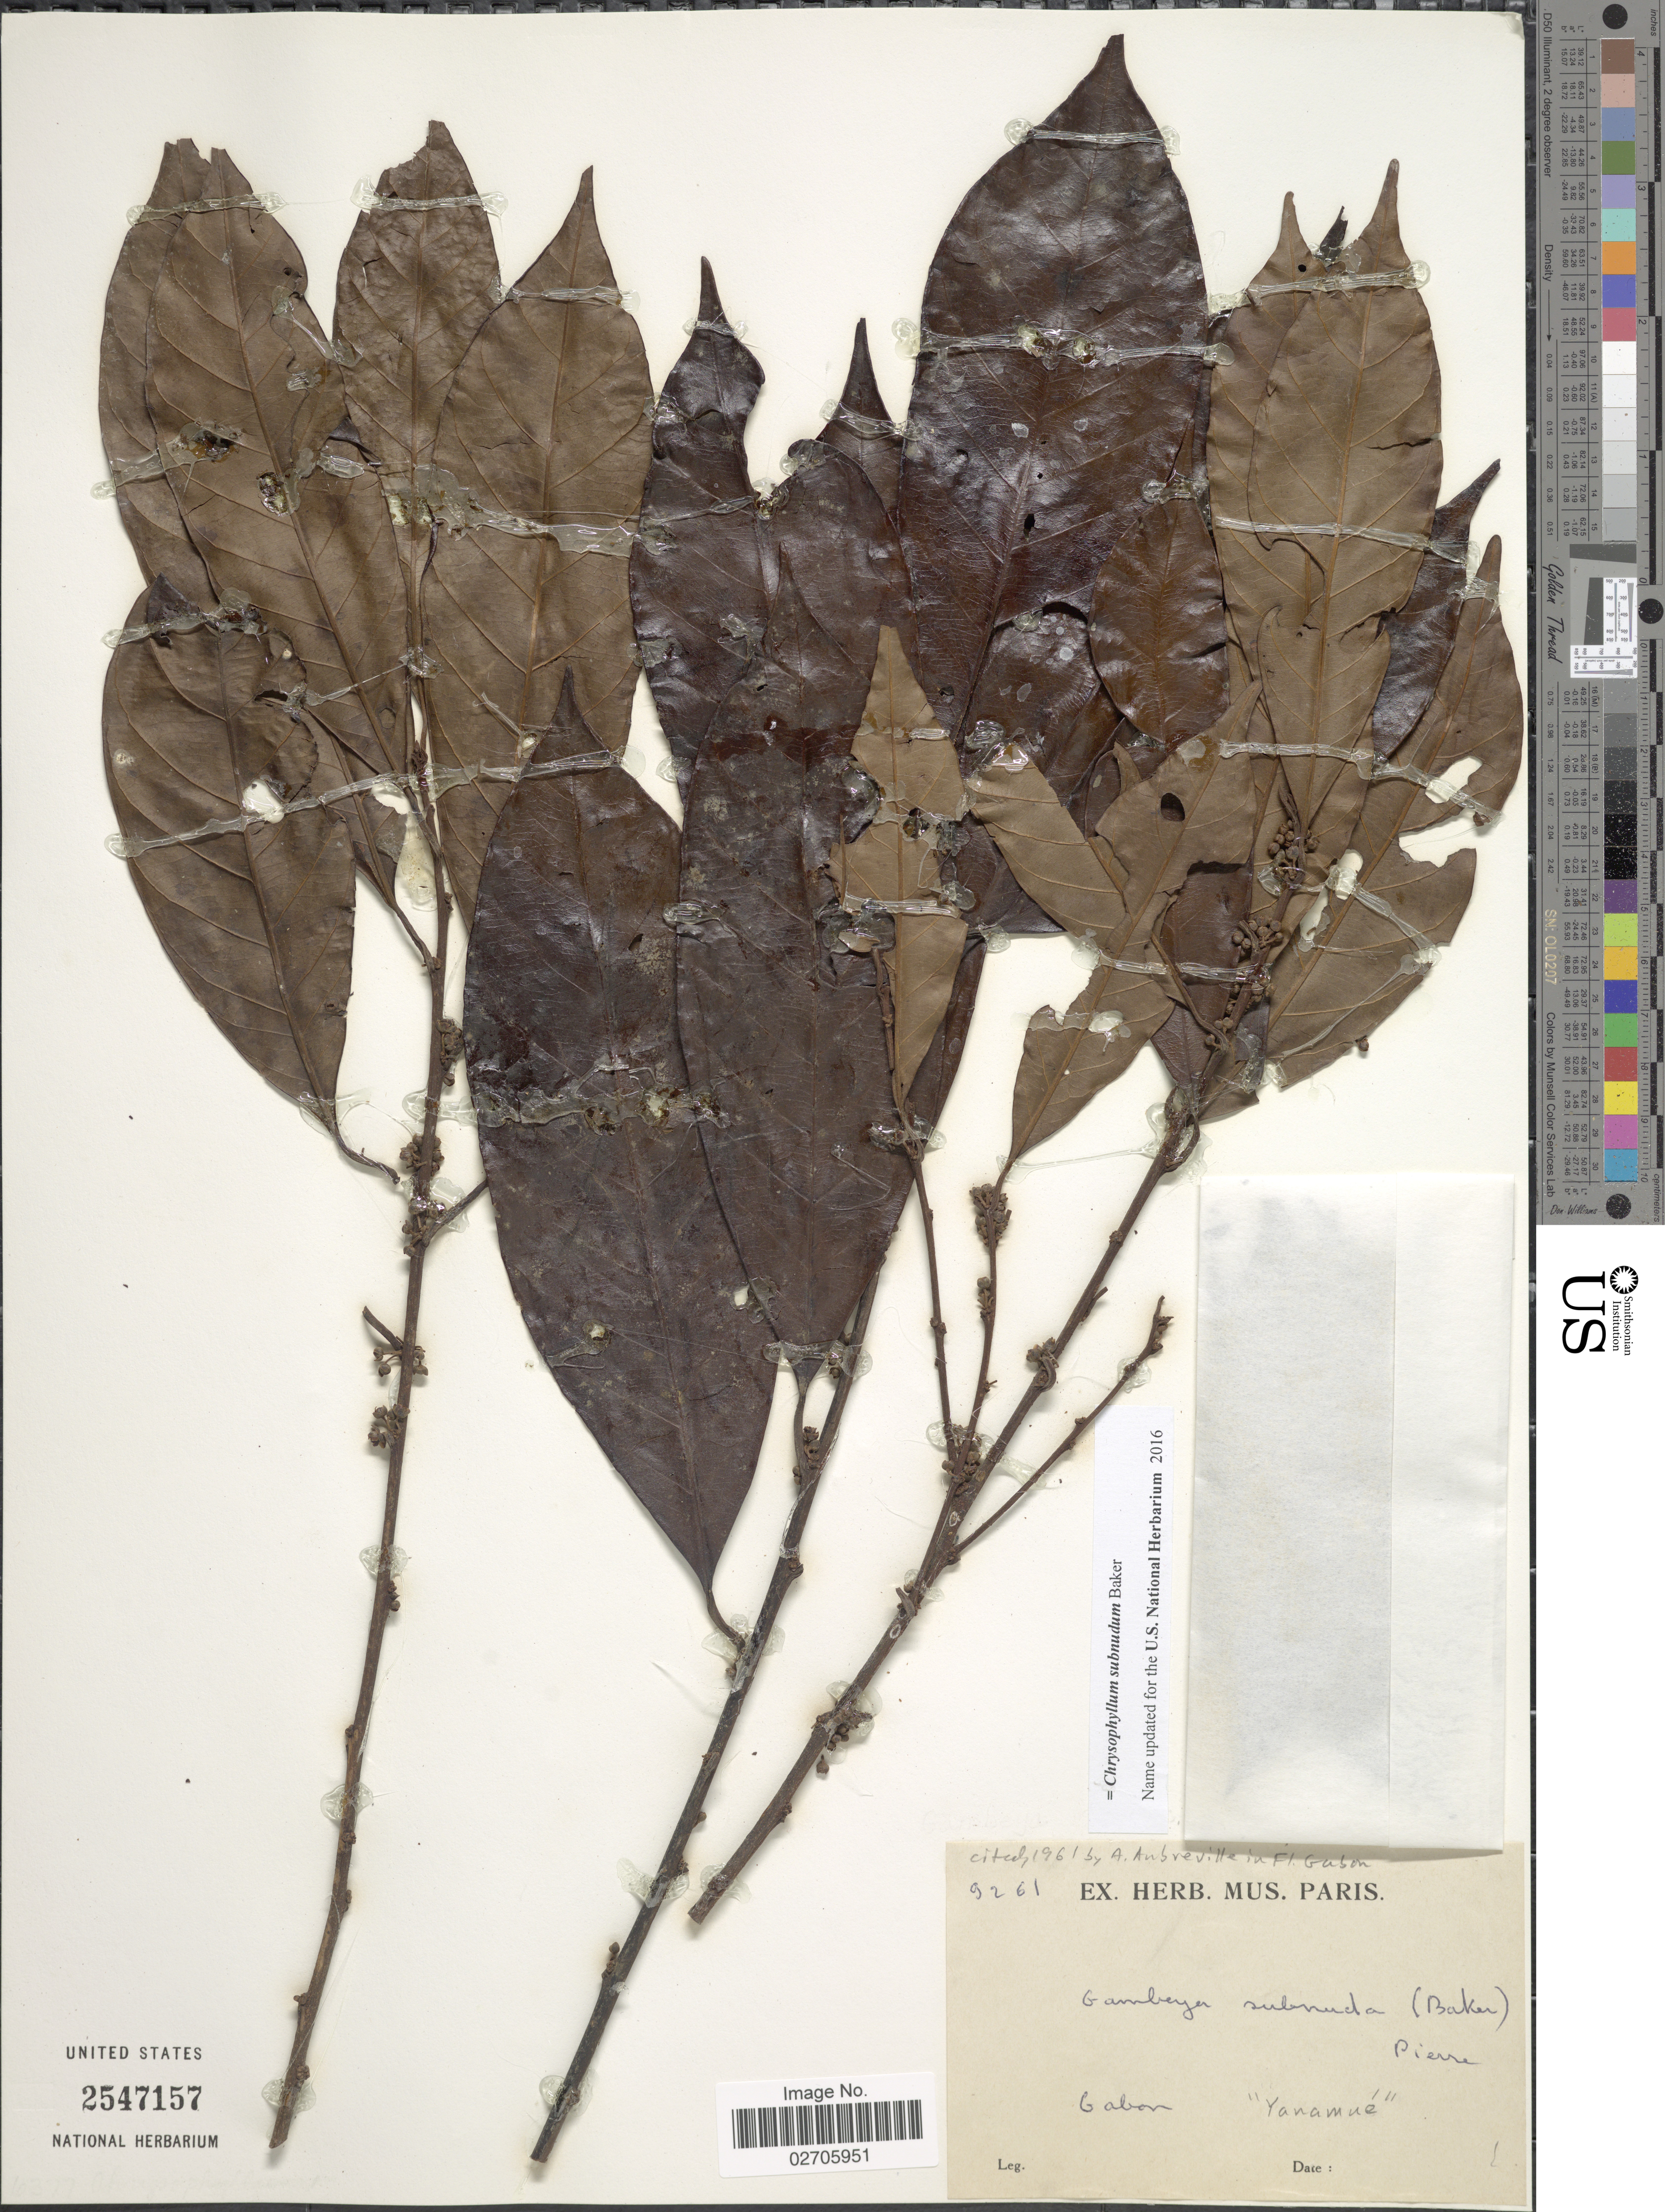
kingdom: Plantae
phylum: Tracheophyta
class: Magnoliopsida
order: Ericales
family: Sapotaceae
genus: Chrysophyllum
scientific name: Chrysophyllum subnudum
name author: Baker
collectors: ex herb. Mus. Paris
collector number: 9261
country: Gabon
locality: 'Yanamué'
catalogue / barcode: US 2547157